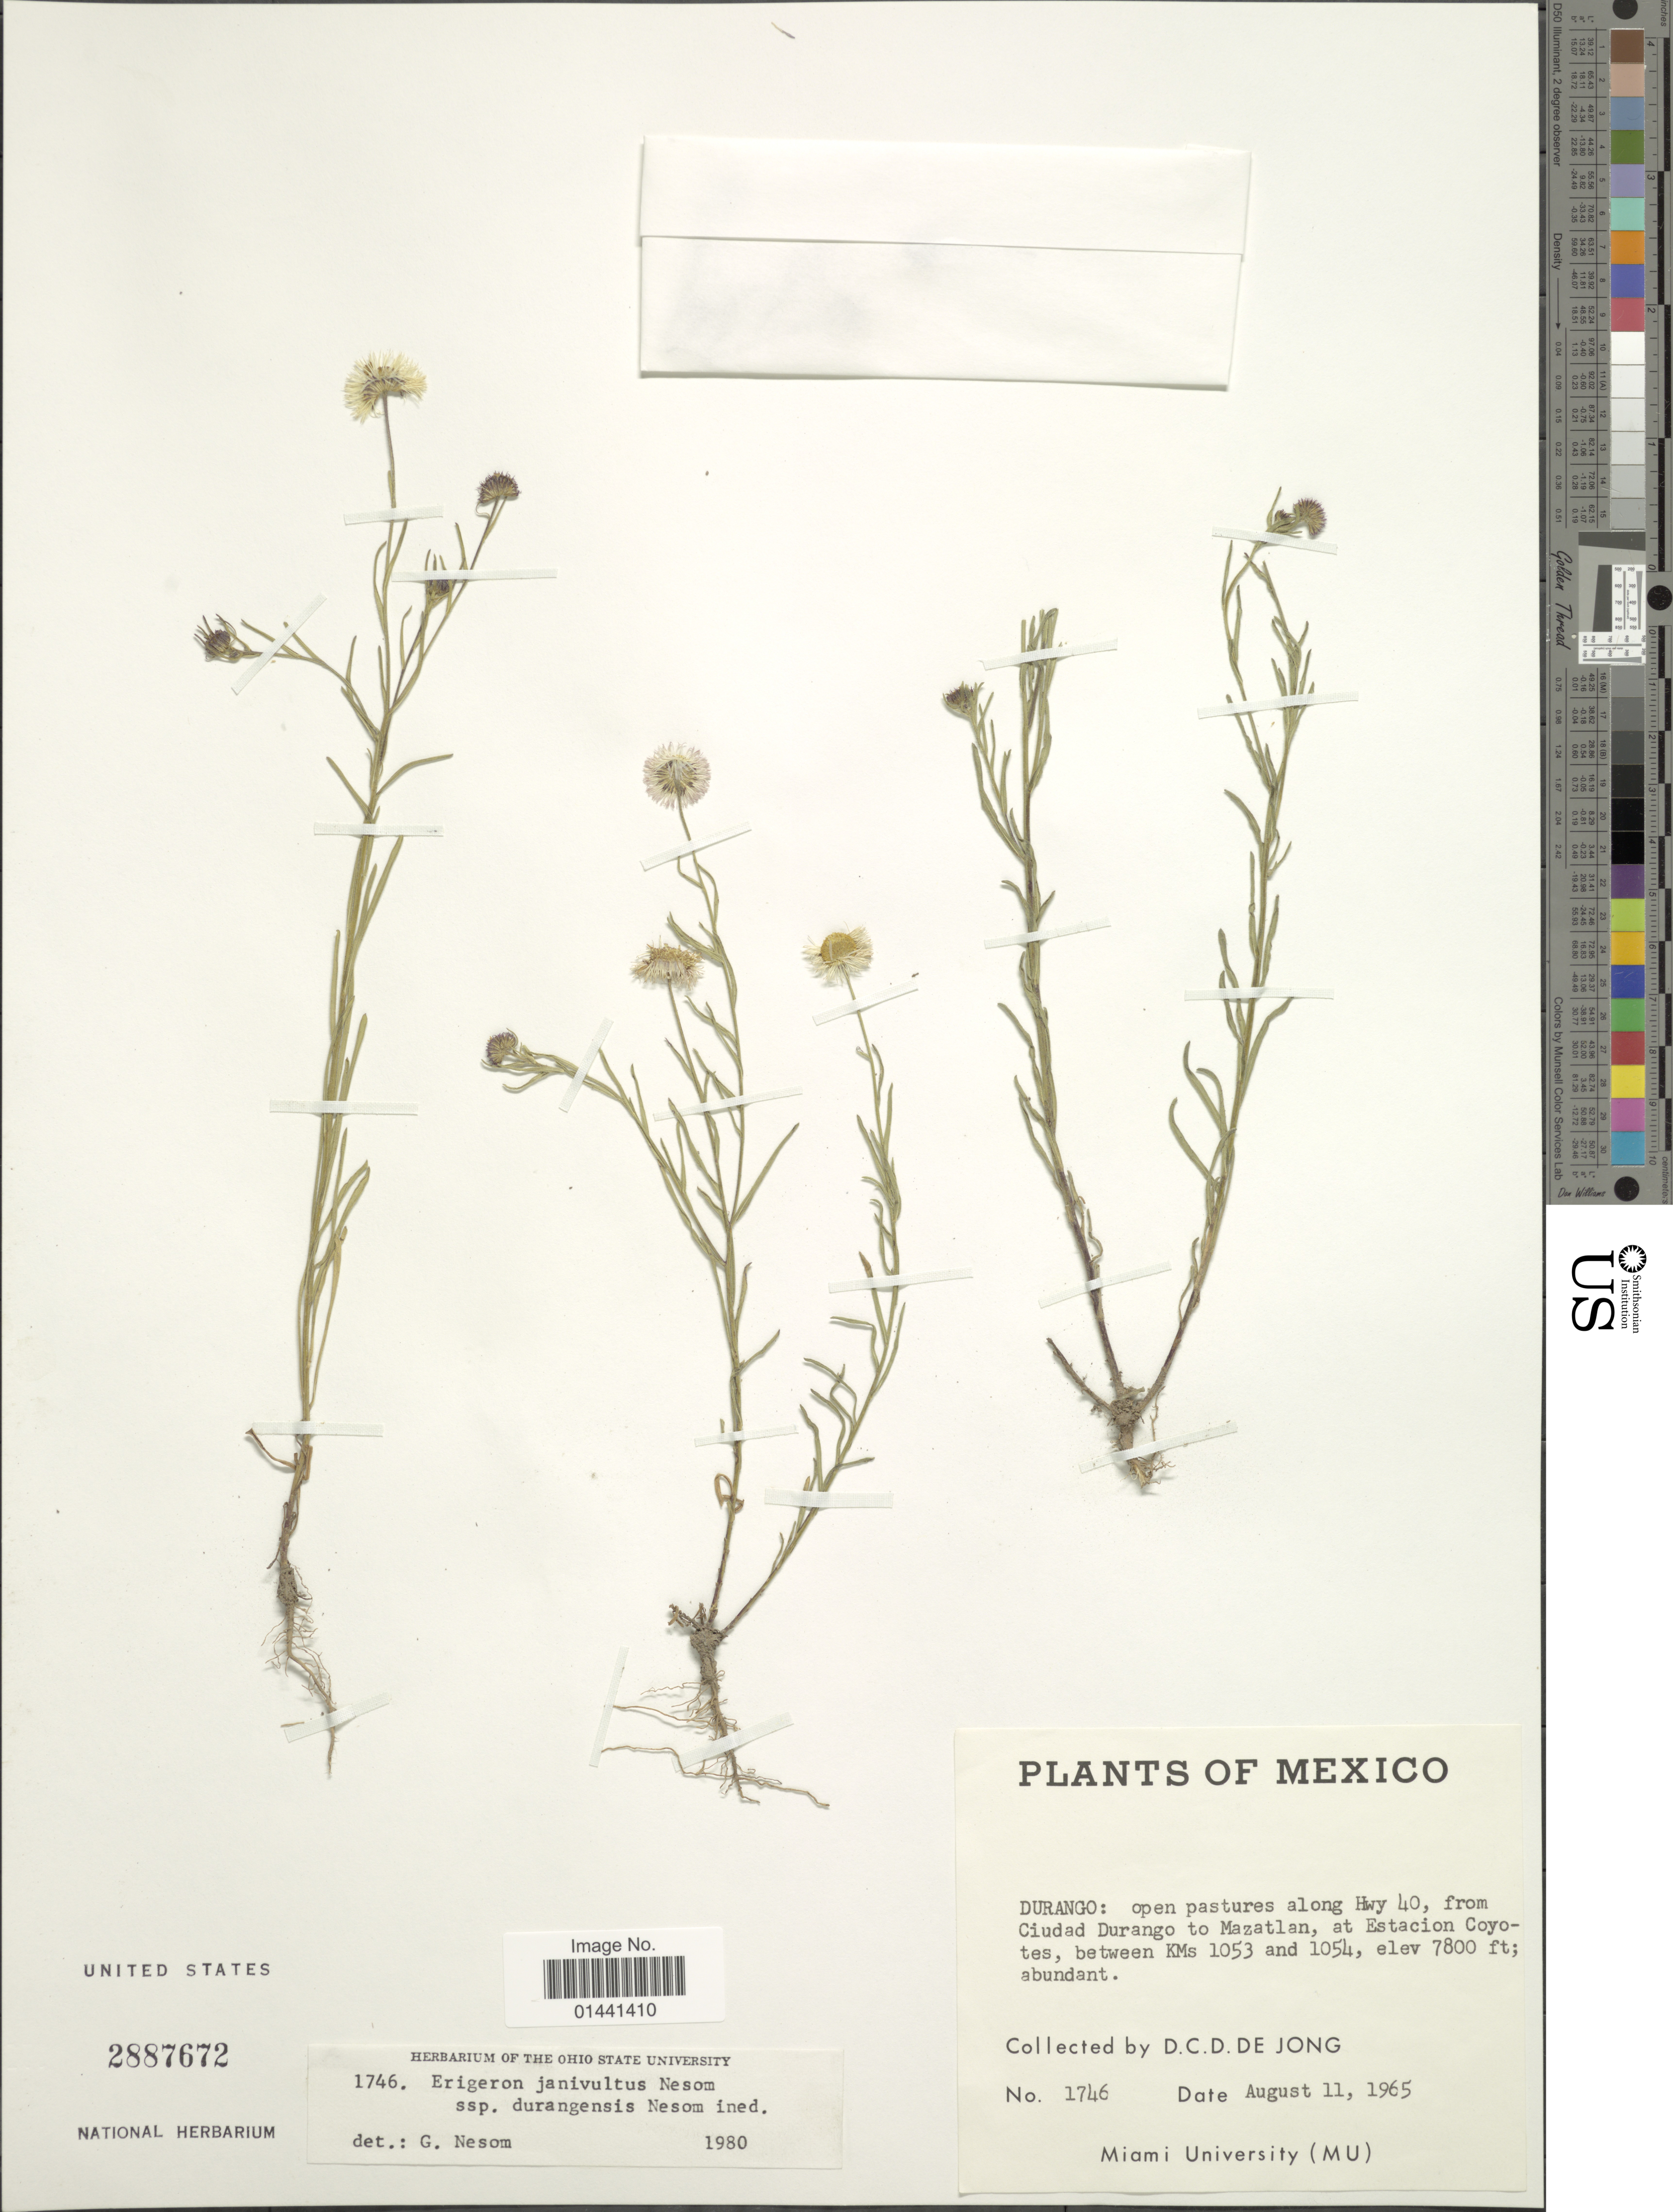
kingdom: Plantae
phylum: Tracheophyta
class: Magnoliopsida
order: Asterales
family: Asteraceae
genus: Erigeron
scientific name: Erigeron janivultus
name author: G.L. Nesom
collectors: D. De Jong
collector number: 1746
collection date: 1965-08-11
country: Mexico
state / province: Durango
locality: Open pastures along Hwy 40, from Ciudad Durango to Mazatlan, at Estacion Coyotes, between Kms 1053 and 1054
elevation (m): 2377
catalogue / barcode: US 2887672